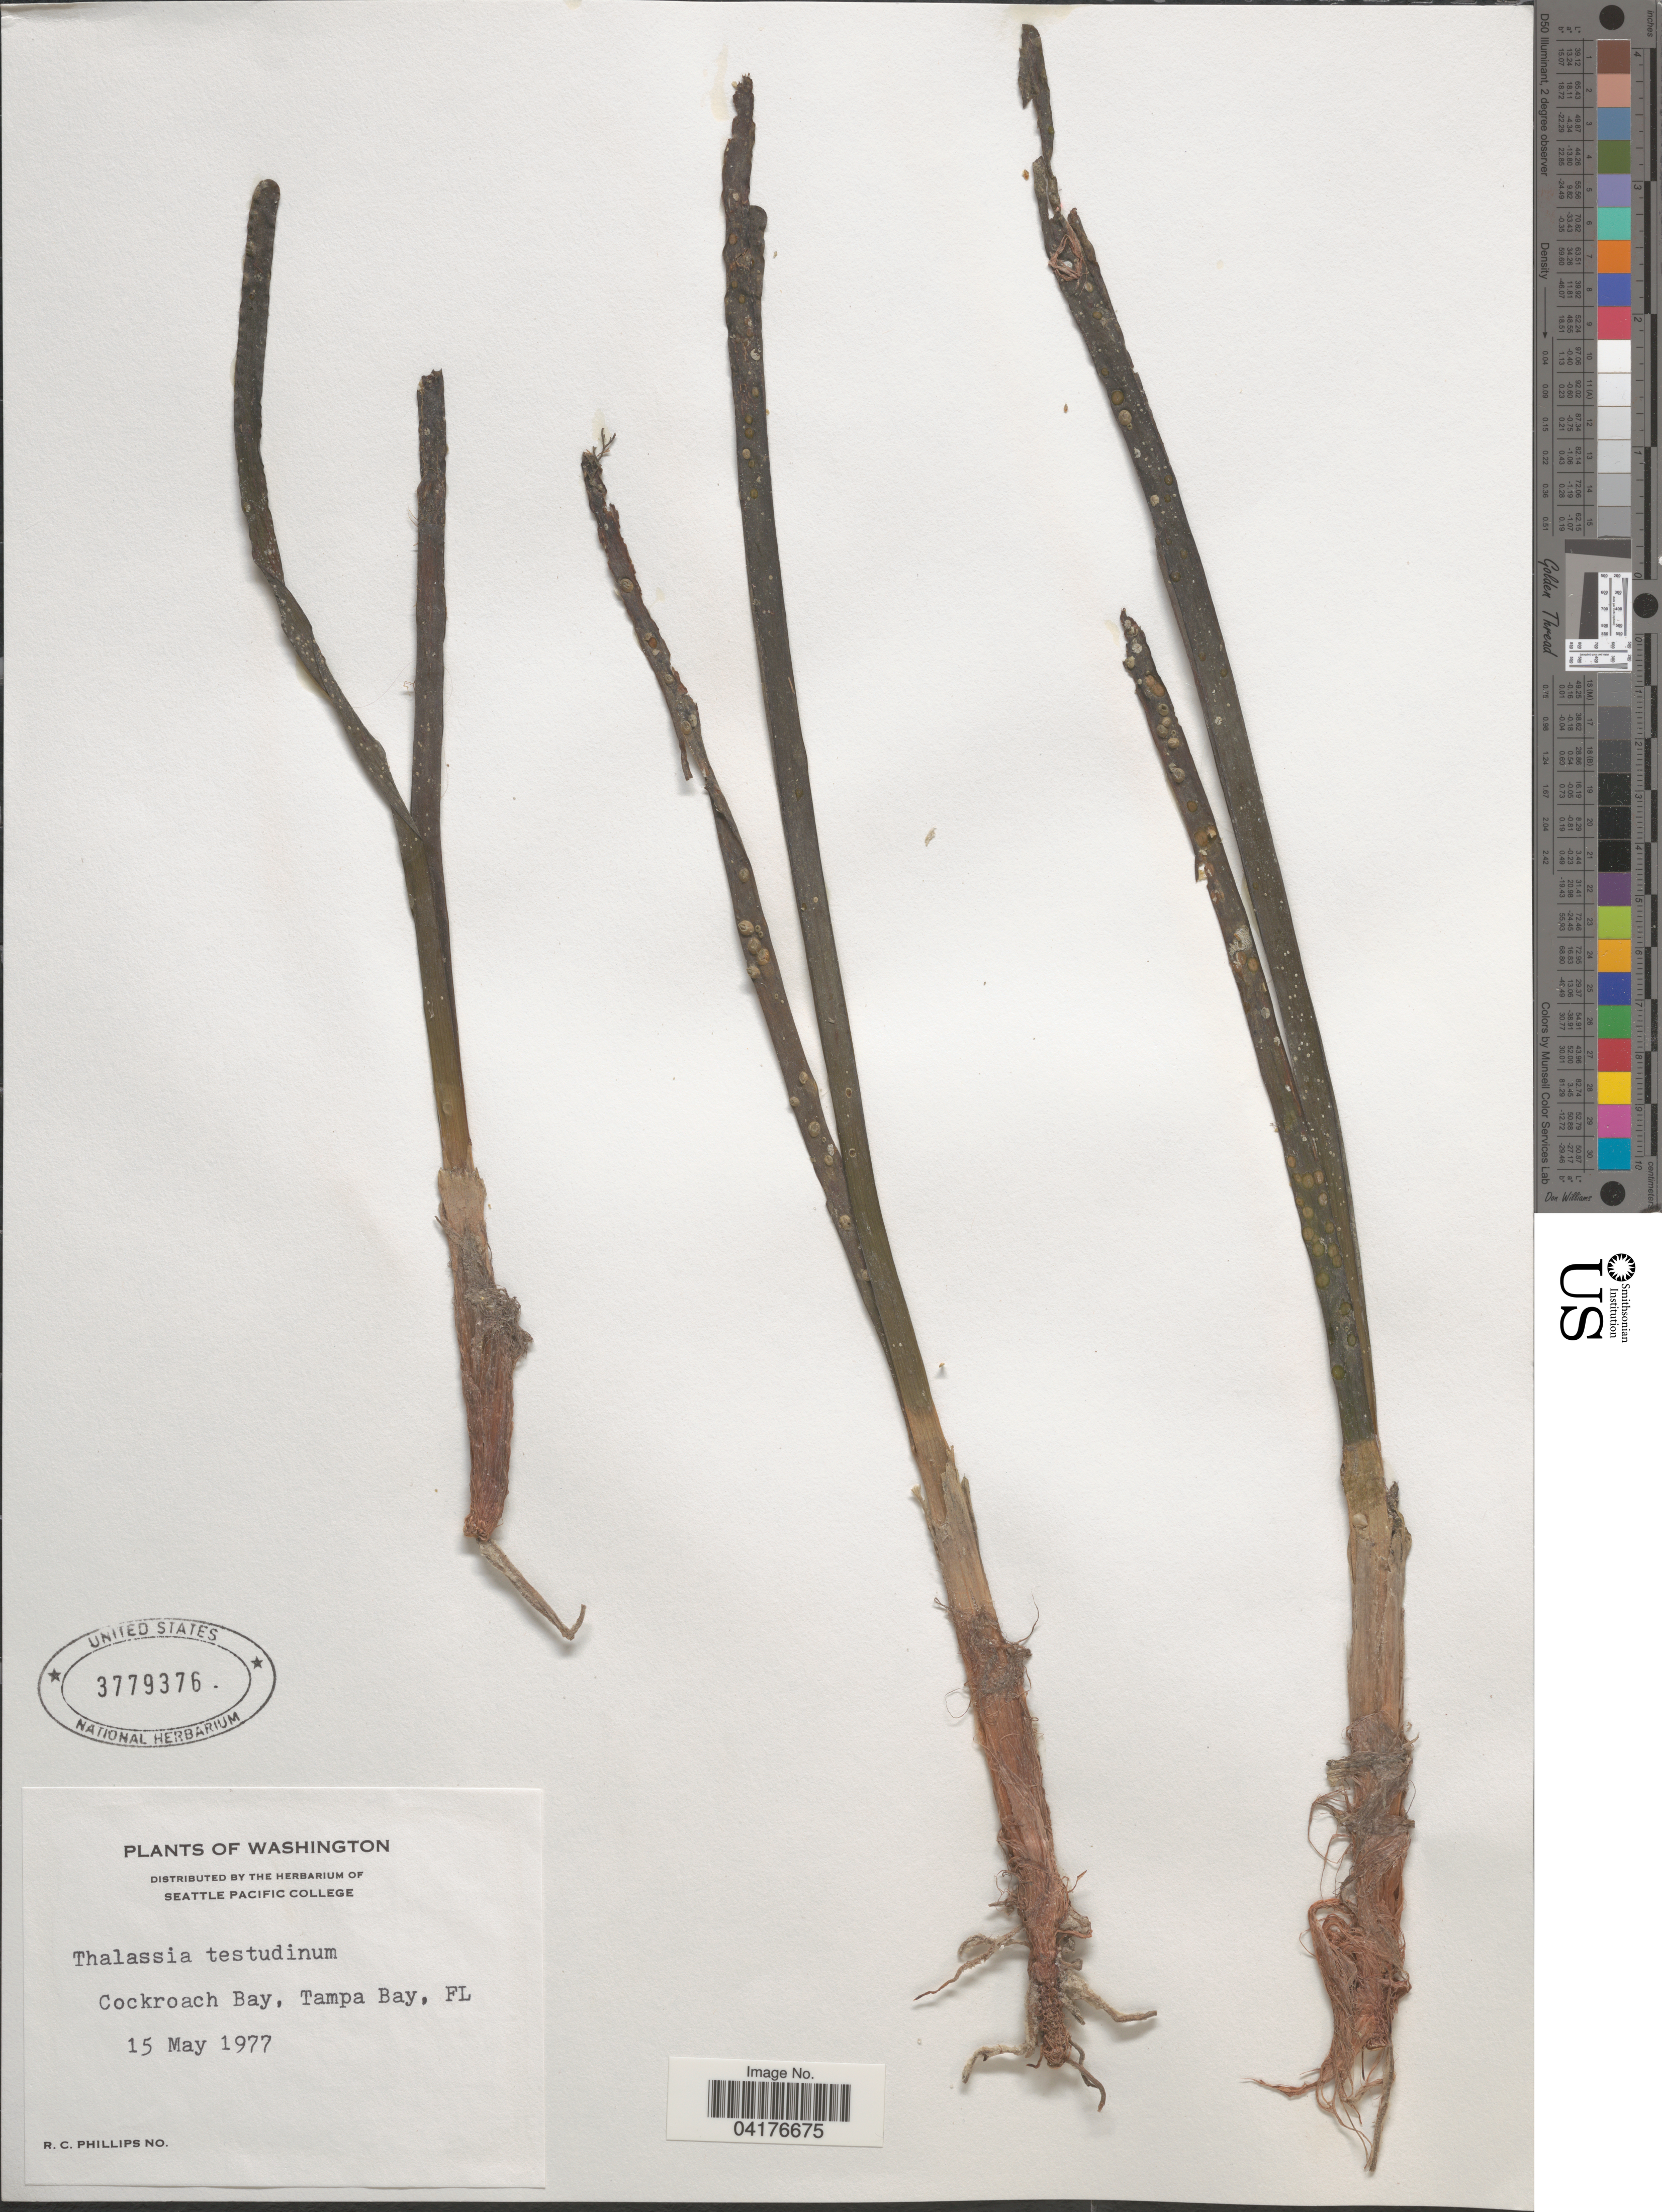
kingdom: Plantae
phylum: Tracheophyta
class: Liliopsida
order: Alismatales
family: Hydrocharitaceae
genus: Thalassia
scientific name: Thalassia testudinum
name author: Banks & Sol. ex K.D. Koenig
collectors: R. C. Phillips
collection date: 1977-05-15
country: United States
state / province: Florida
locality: Cockroach Bay, Tampa Bay.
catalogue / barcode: US 3779376